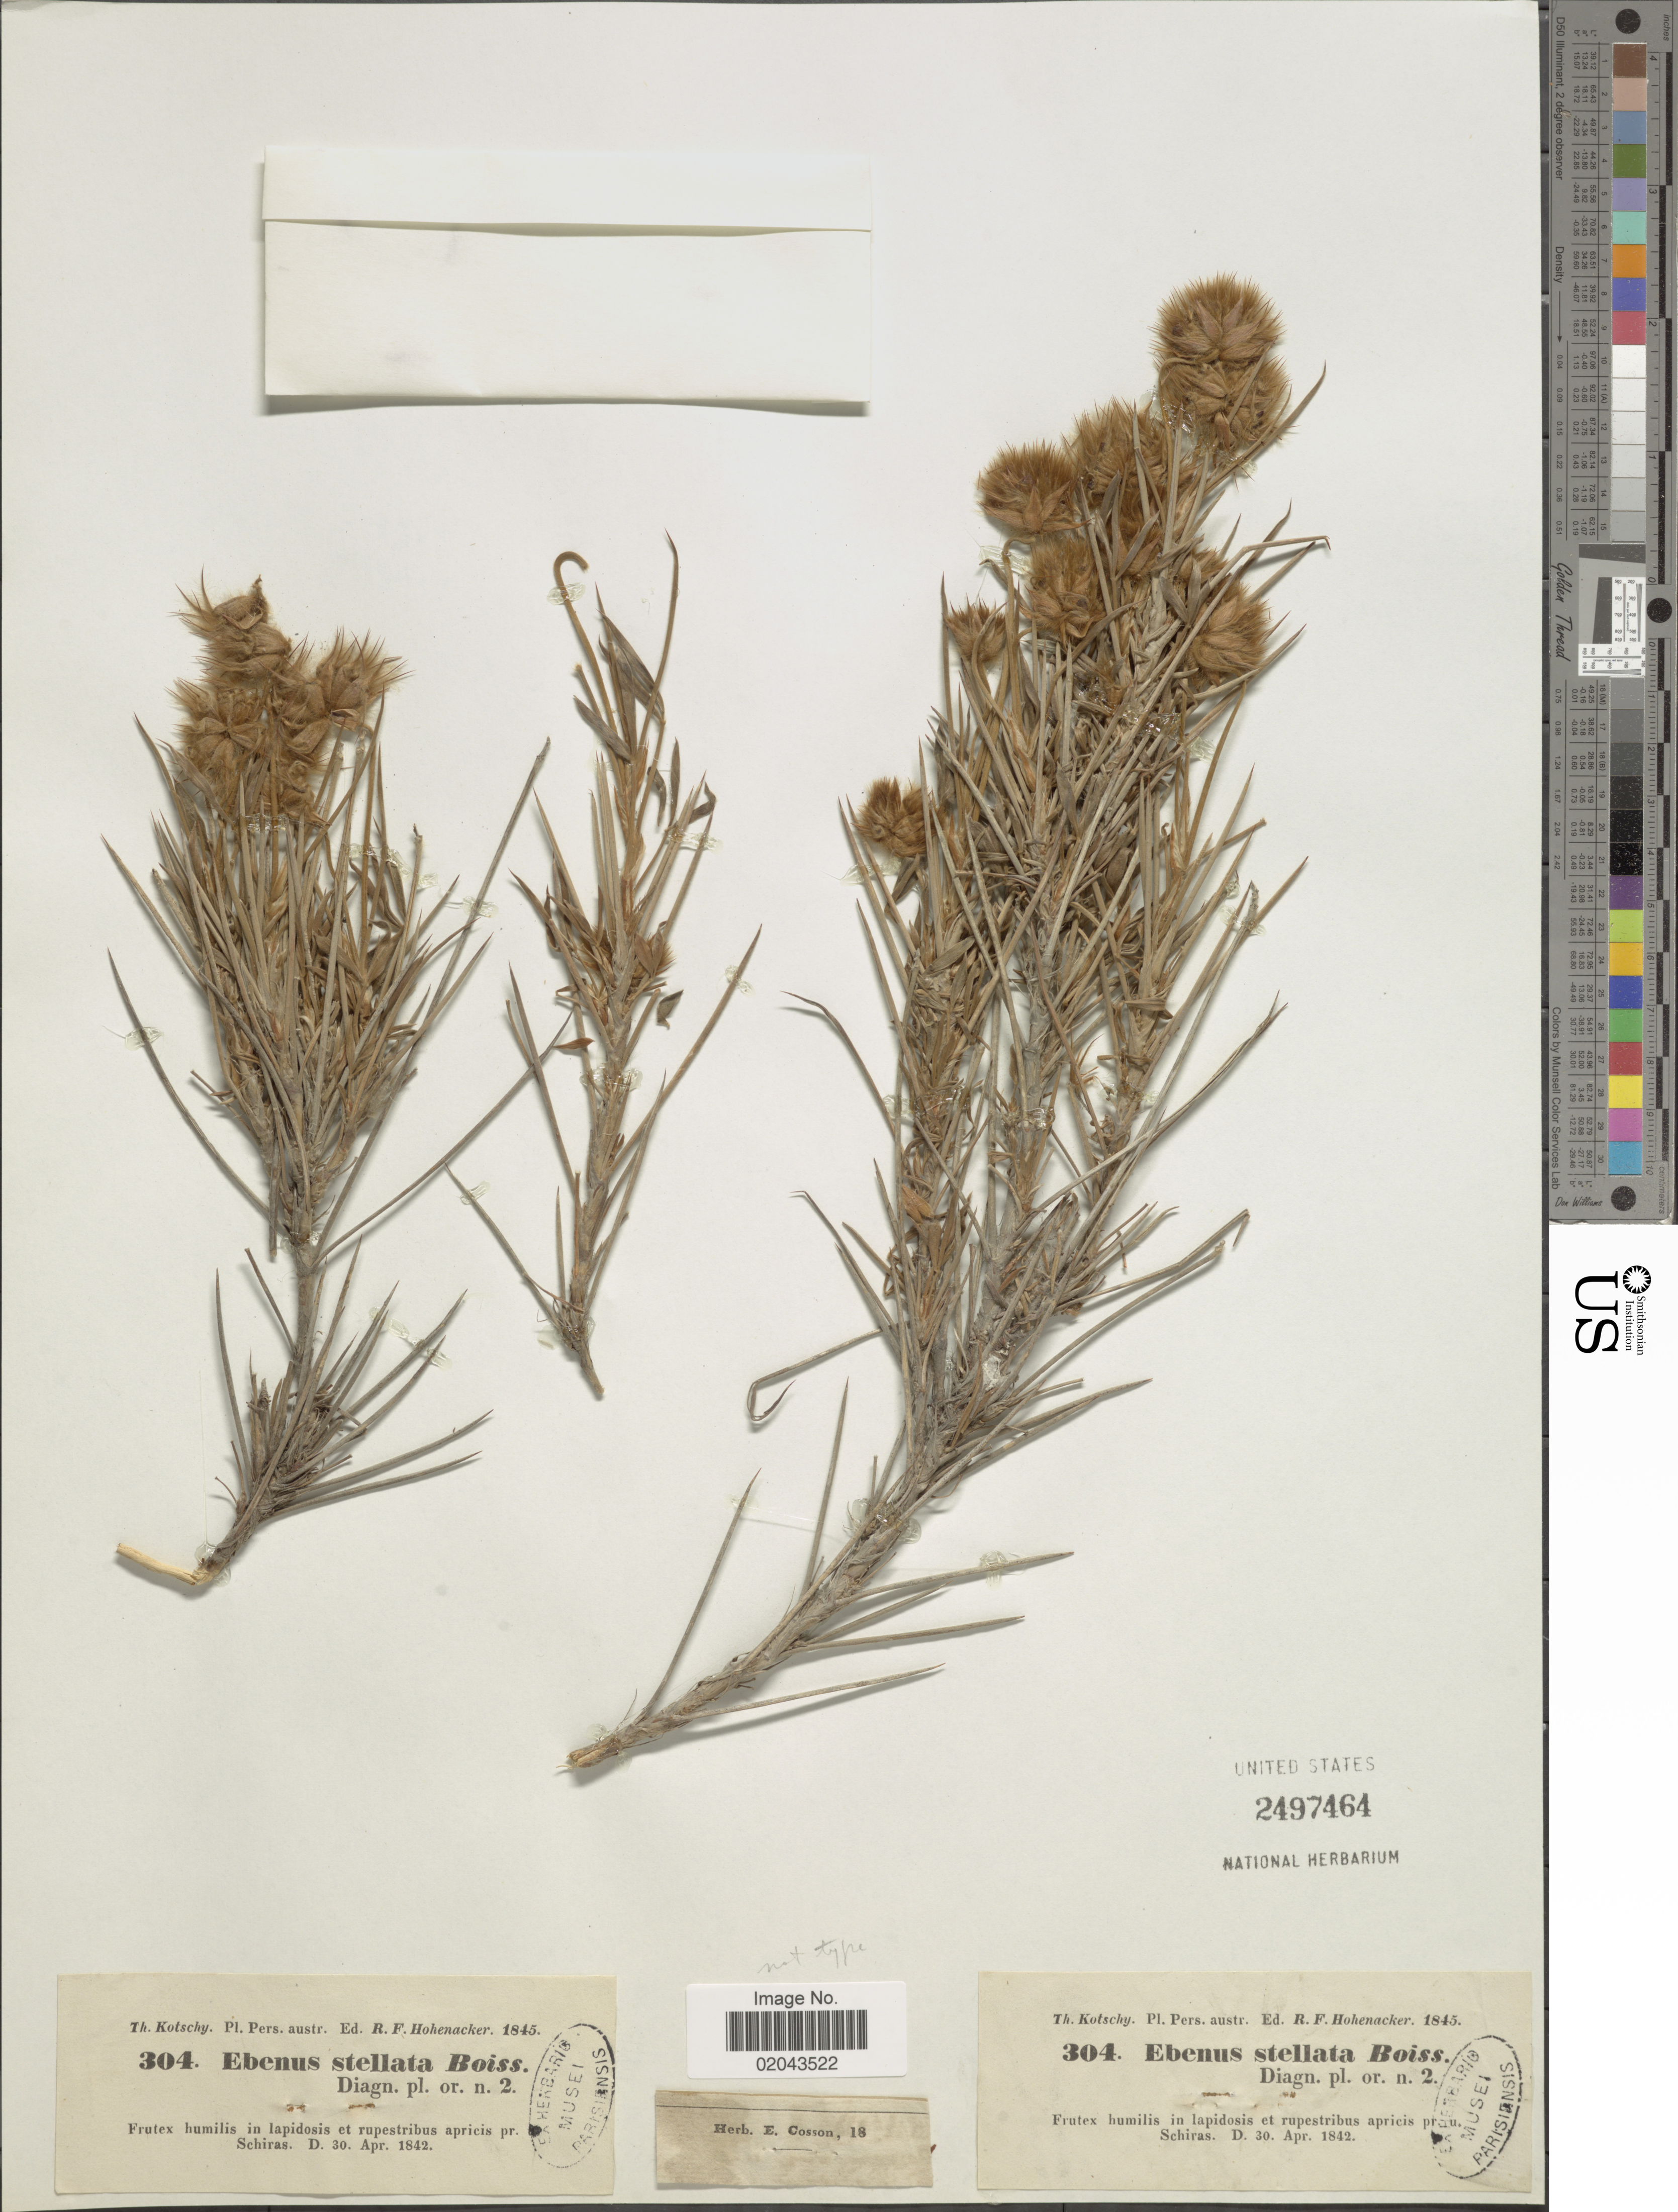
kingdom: Plantae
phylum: Tracheophyta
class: Magnoliopsida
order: Fabales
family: Fabaceae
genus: Ebenus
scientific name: Ebenus stellata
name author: Boiss.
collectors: K. G. Kotschy & R. F. Hohenacker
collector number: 304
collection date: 1842-04-30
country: Iran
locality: Pl. Pers. austr. Frutex humilis in lapidosis et rupestribus apricis pr. Schiras.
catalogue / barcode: US 2497464